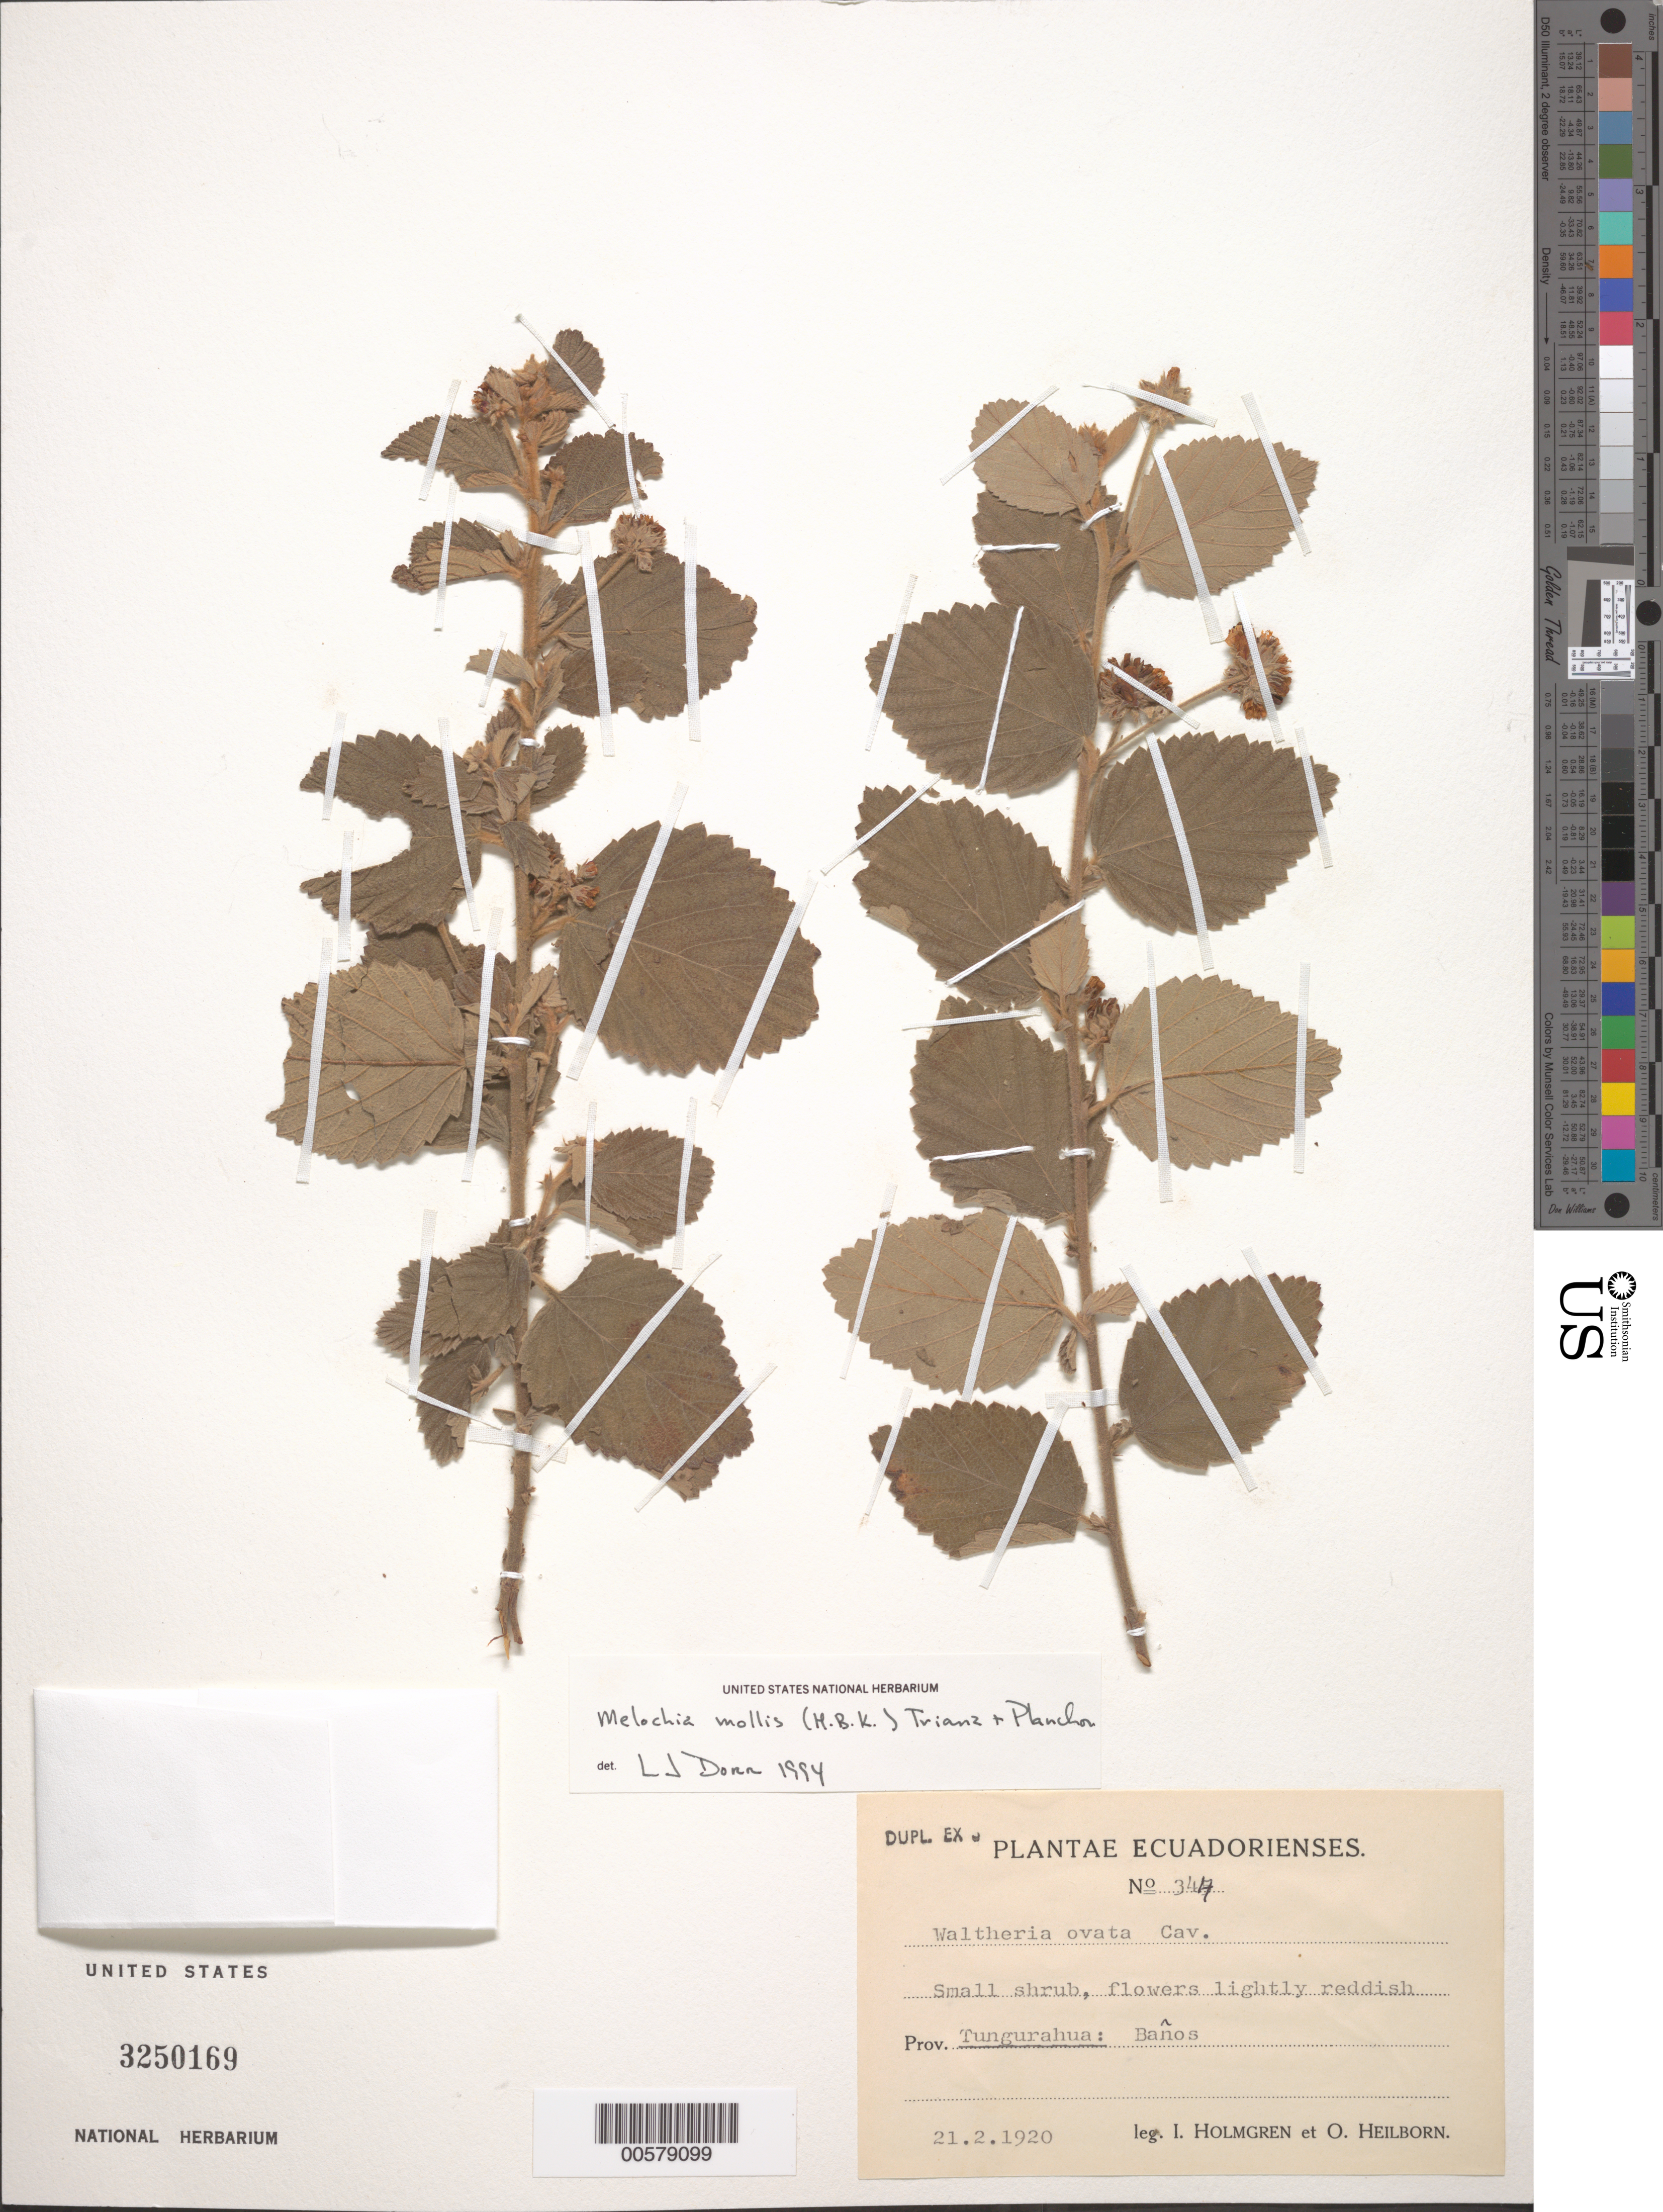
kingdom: Plantae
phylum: Tracheophyta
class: Magnoliopsida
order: Malvales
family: Malvaceae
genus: Melochia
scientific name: Melochia mollis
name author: (Kunth) Triana & Planch.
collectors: I. A. Holmgren & O. Heilborn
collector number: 344 [sic]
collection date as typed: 21 Feb 1920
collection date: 1920-02-21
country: Ecuador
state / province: Tungurahua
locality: Baños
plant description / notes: NY, S, US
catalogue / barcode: US 3250169